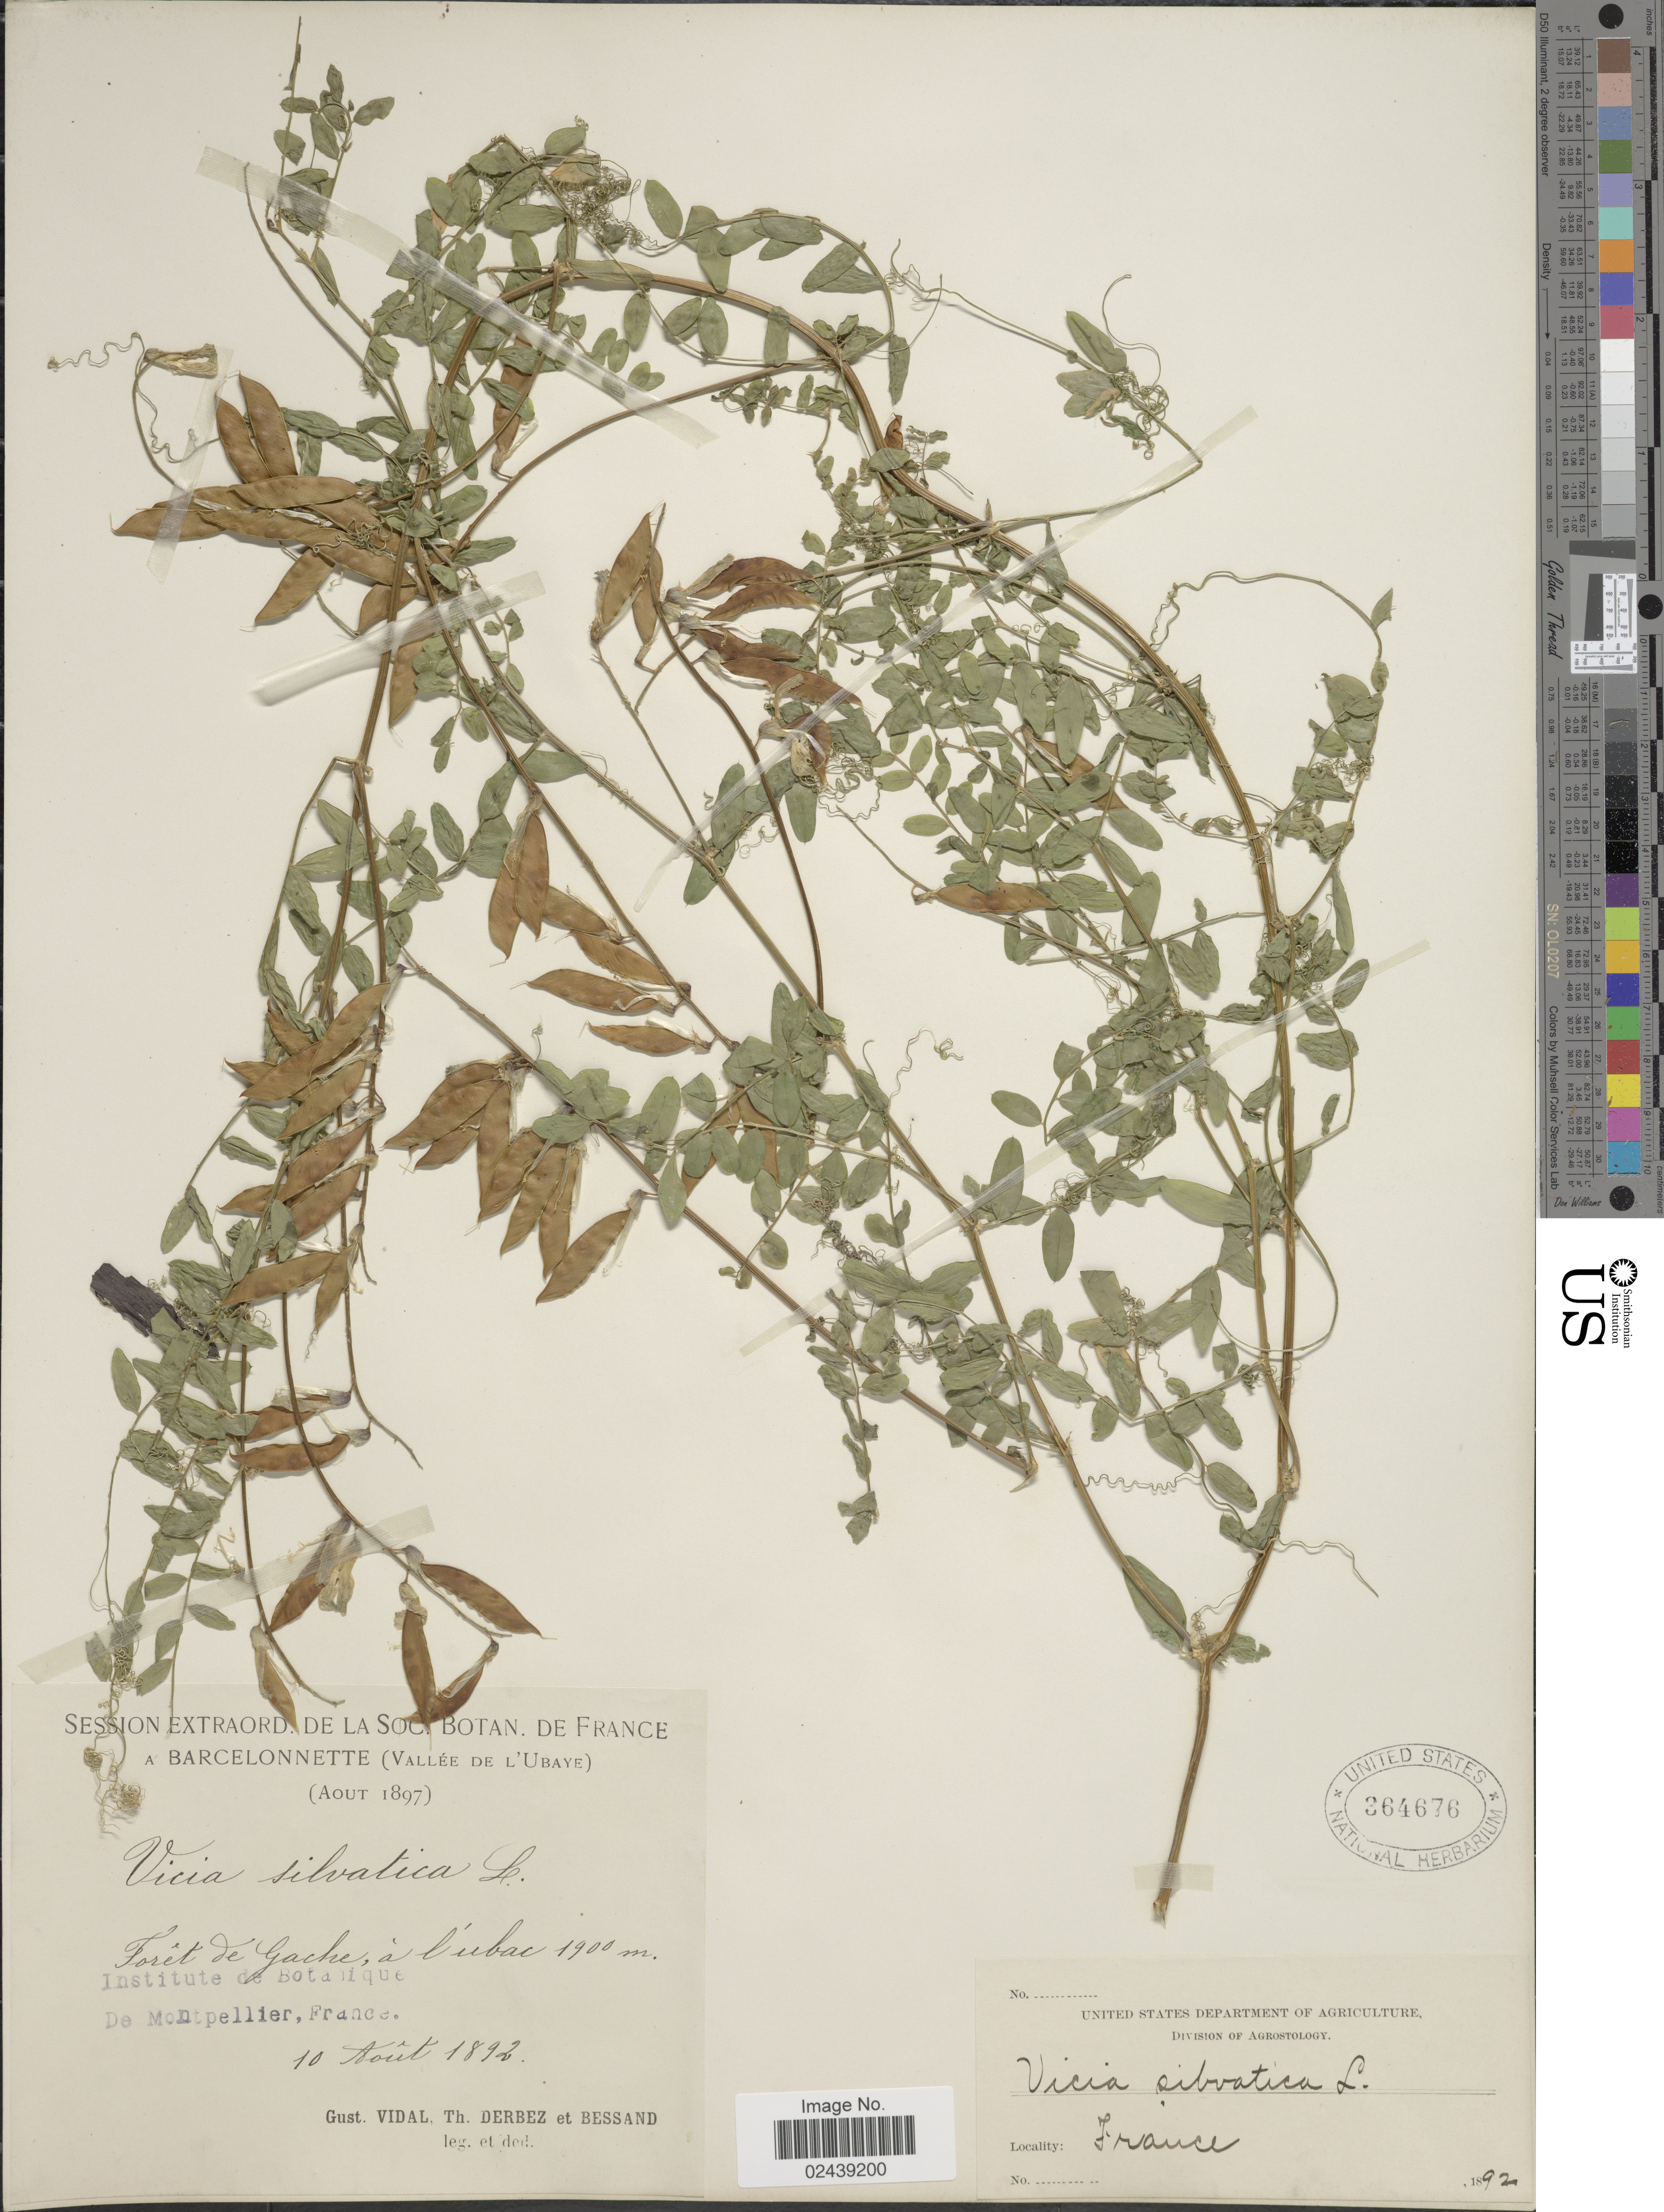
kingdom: Plantae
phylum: Tracheophyta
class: Magnoliopsida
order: Fabales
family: Fabaceae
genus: Vicia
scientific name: Vicia sylvatica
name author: L.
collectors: G. Vidal, T. Derbez & Bessand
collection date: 1892-08-10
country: France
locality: Foret de Gache, Institute de Botanique de Montpellier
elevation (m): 1900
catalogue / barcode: US 364676